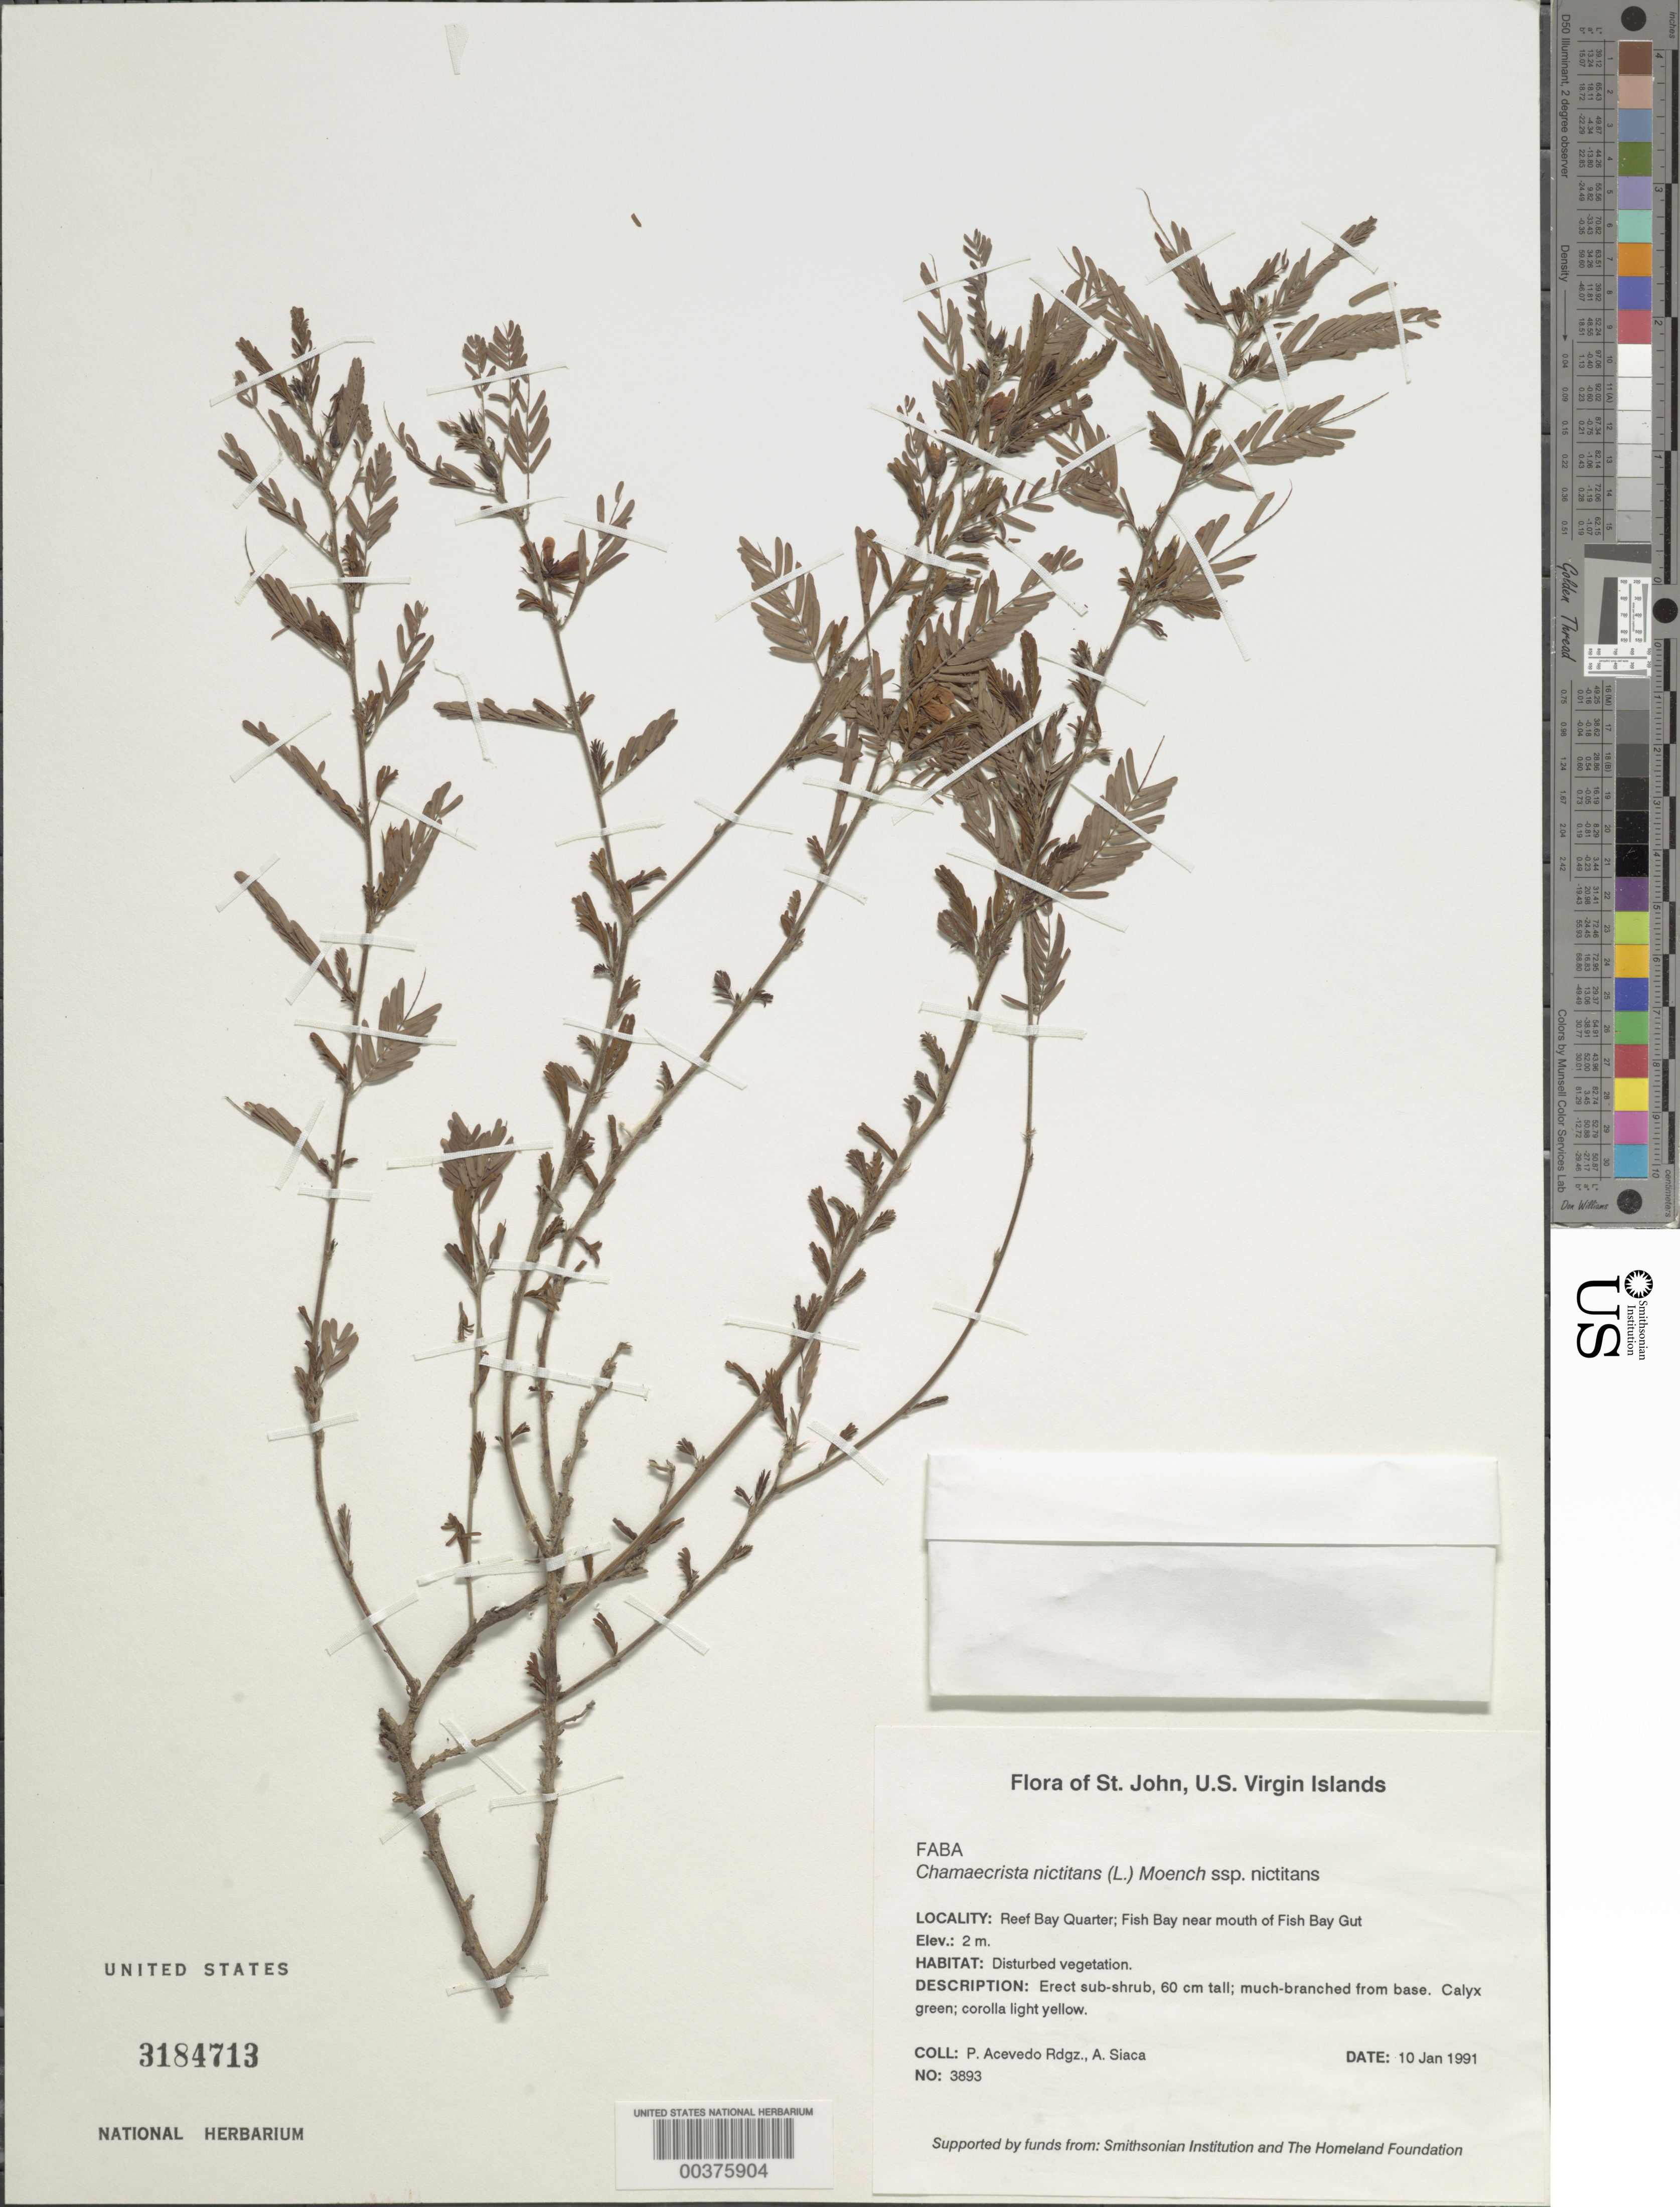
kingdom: Plantae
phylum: Tracheophyta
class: Magnoliopsida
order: Fabales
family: Fabaceae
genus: Chamaecrista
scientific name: Chamaecrista nictitans var. diffusa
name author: (DC.) H.S. Irwin & Barneby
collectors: P. Acevedo-Rodr. & A. Siaca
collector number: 3893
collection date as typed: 10 Jan 1991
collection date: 1991-01-10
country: U.S. Virgin Islands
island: St. John Island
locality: Reef bay quarter; fish bay near mouth of fish bay gut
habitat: Disturbed vegetation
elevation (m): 2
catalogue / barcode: US 3184713